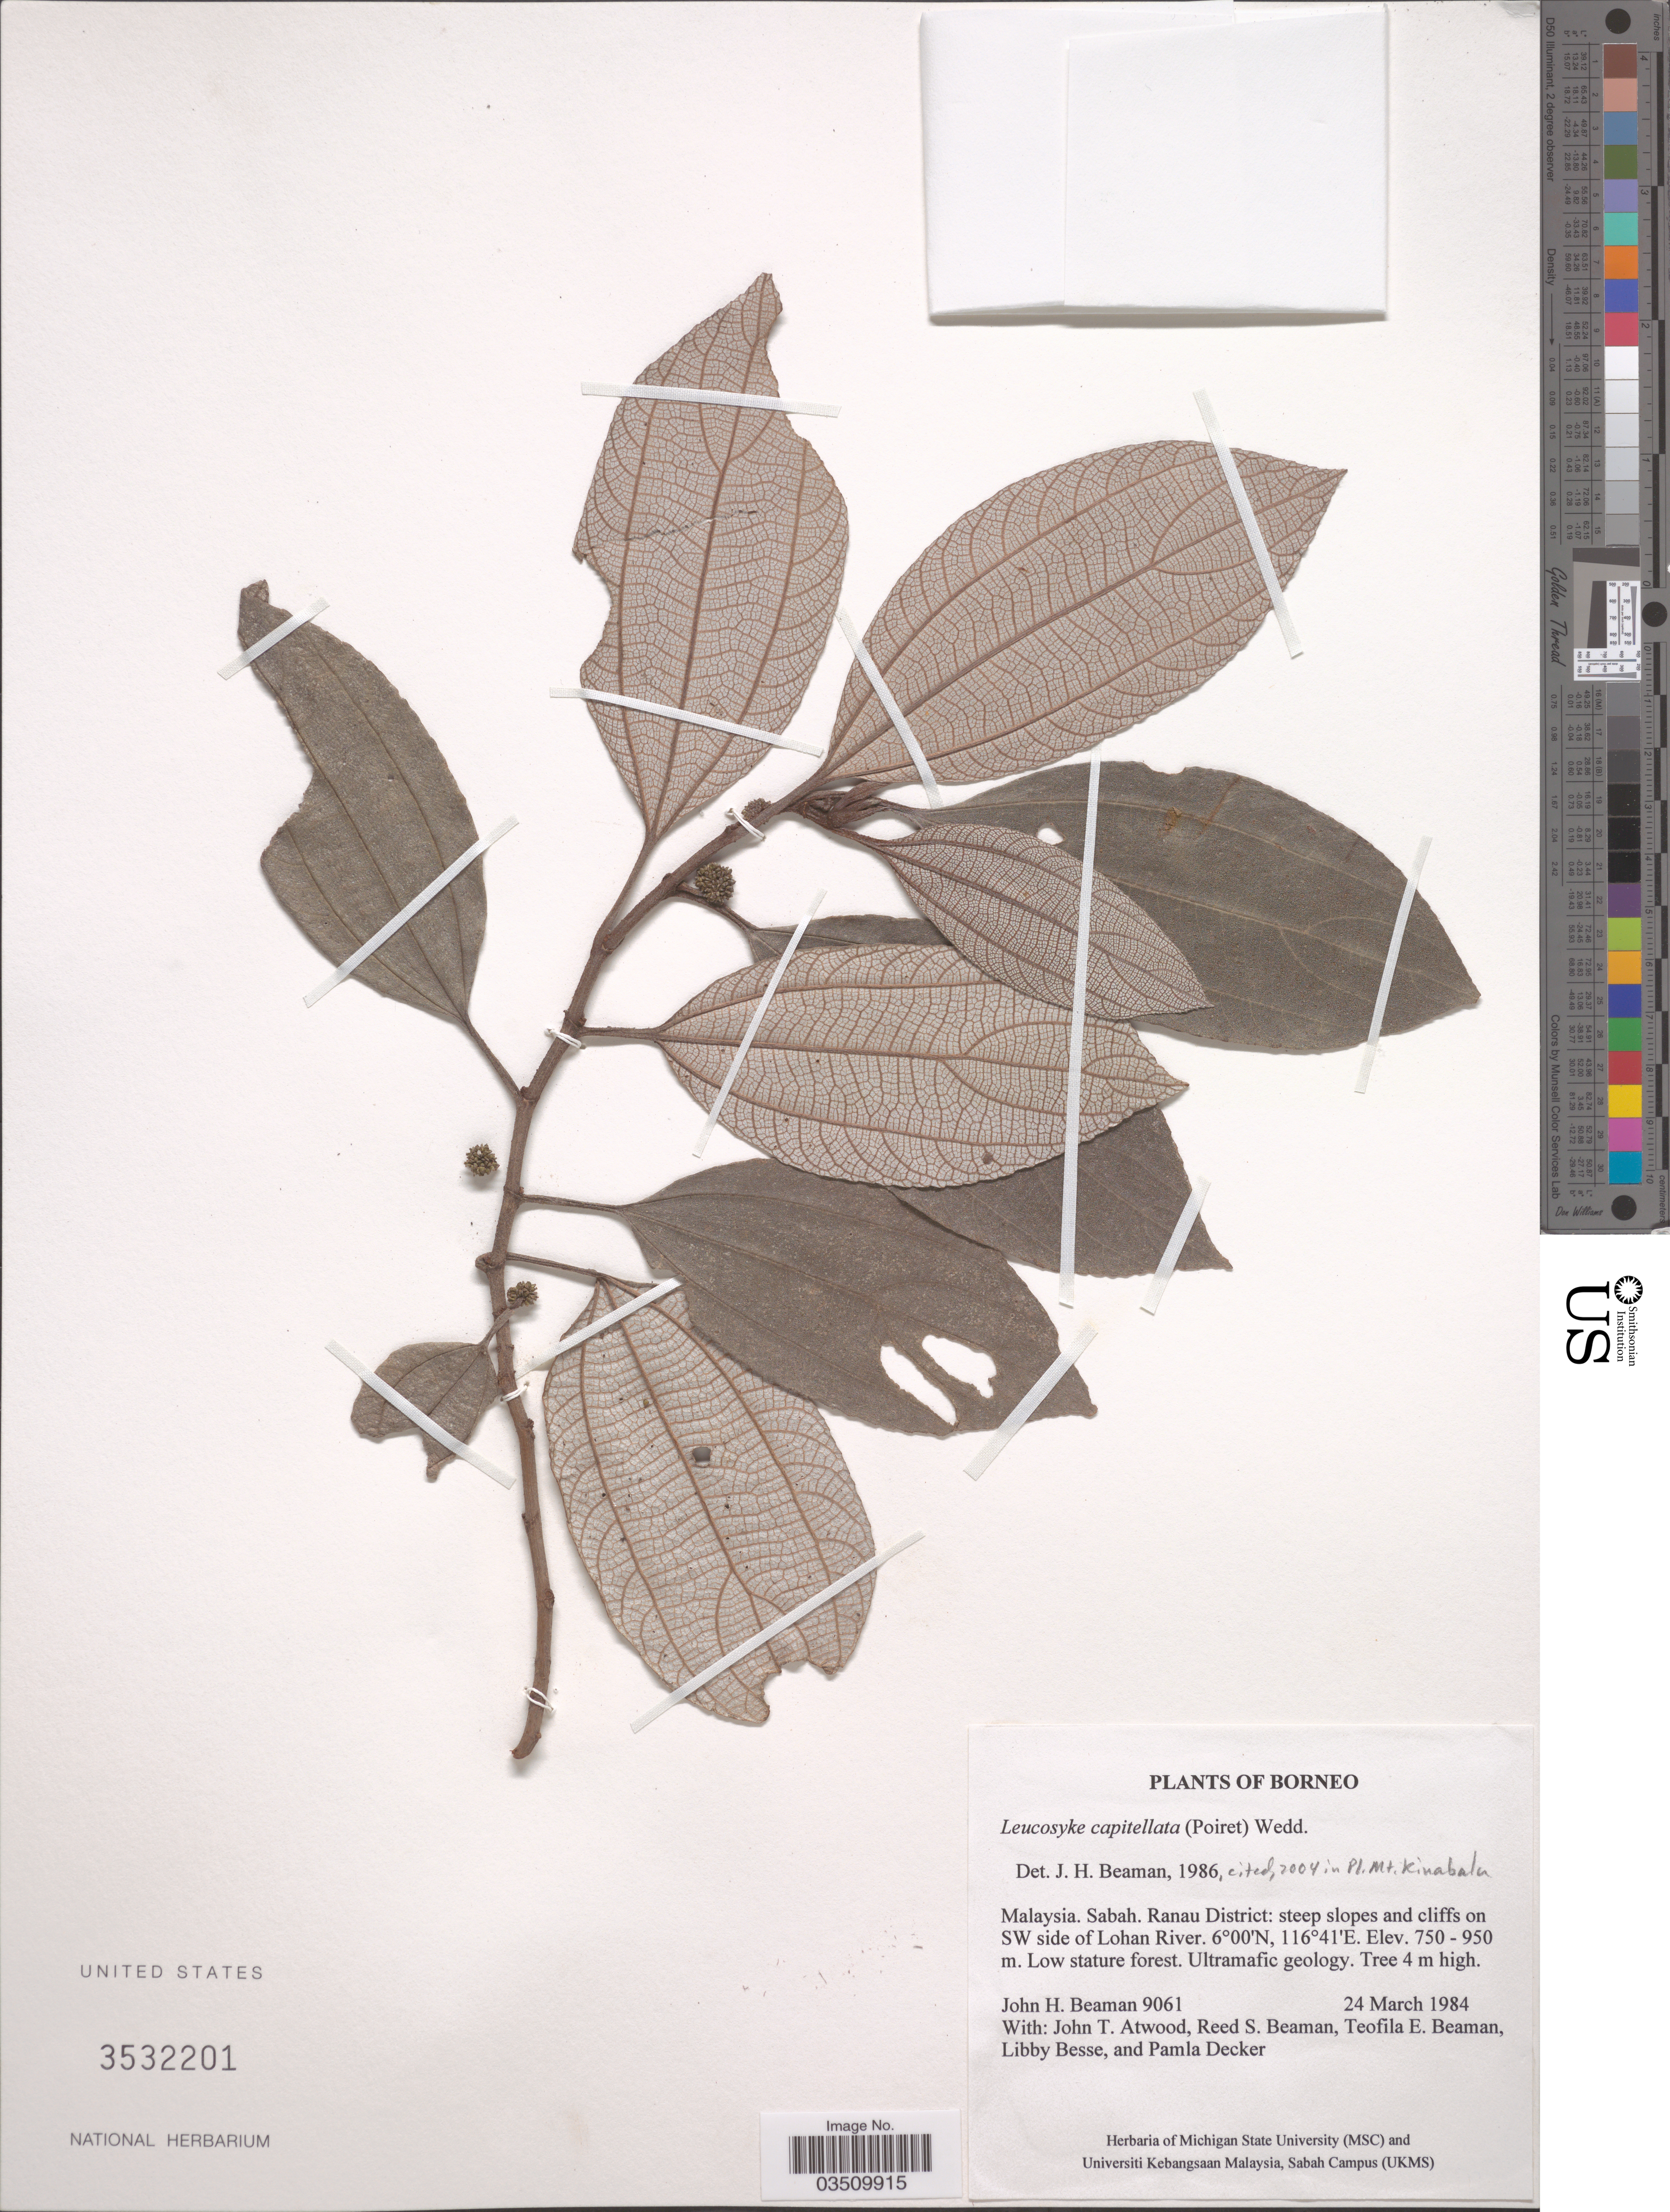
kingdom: Plantae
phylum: Tracheophyta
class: Magnoliopsida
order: Rosales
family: Urticaceae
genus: Leucosyke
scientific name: Leucosyke capitellata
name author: (Poir.) Wedd.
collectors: J. H. Beaman, J. T. Atwood, R. S. Beaman, T. E. Beaman & et al.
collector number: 9061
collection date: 1984-03-24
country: Malaysia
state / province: Sabah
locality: Borneo. Ranau District: steep slopes and cliffs on SW side of Lohan River.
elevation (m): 750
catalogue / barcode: US 3532201